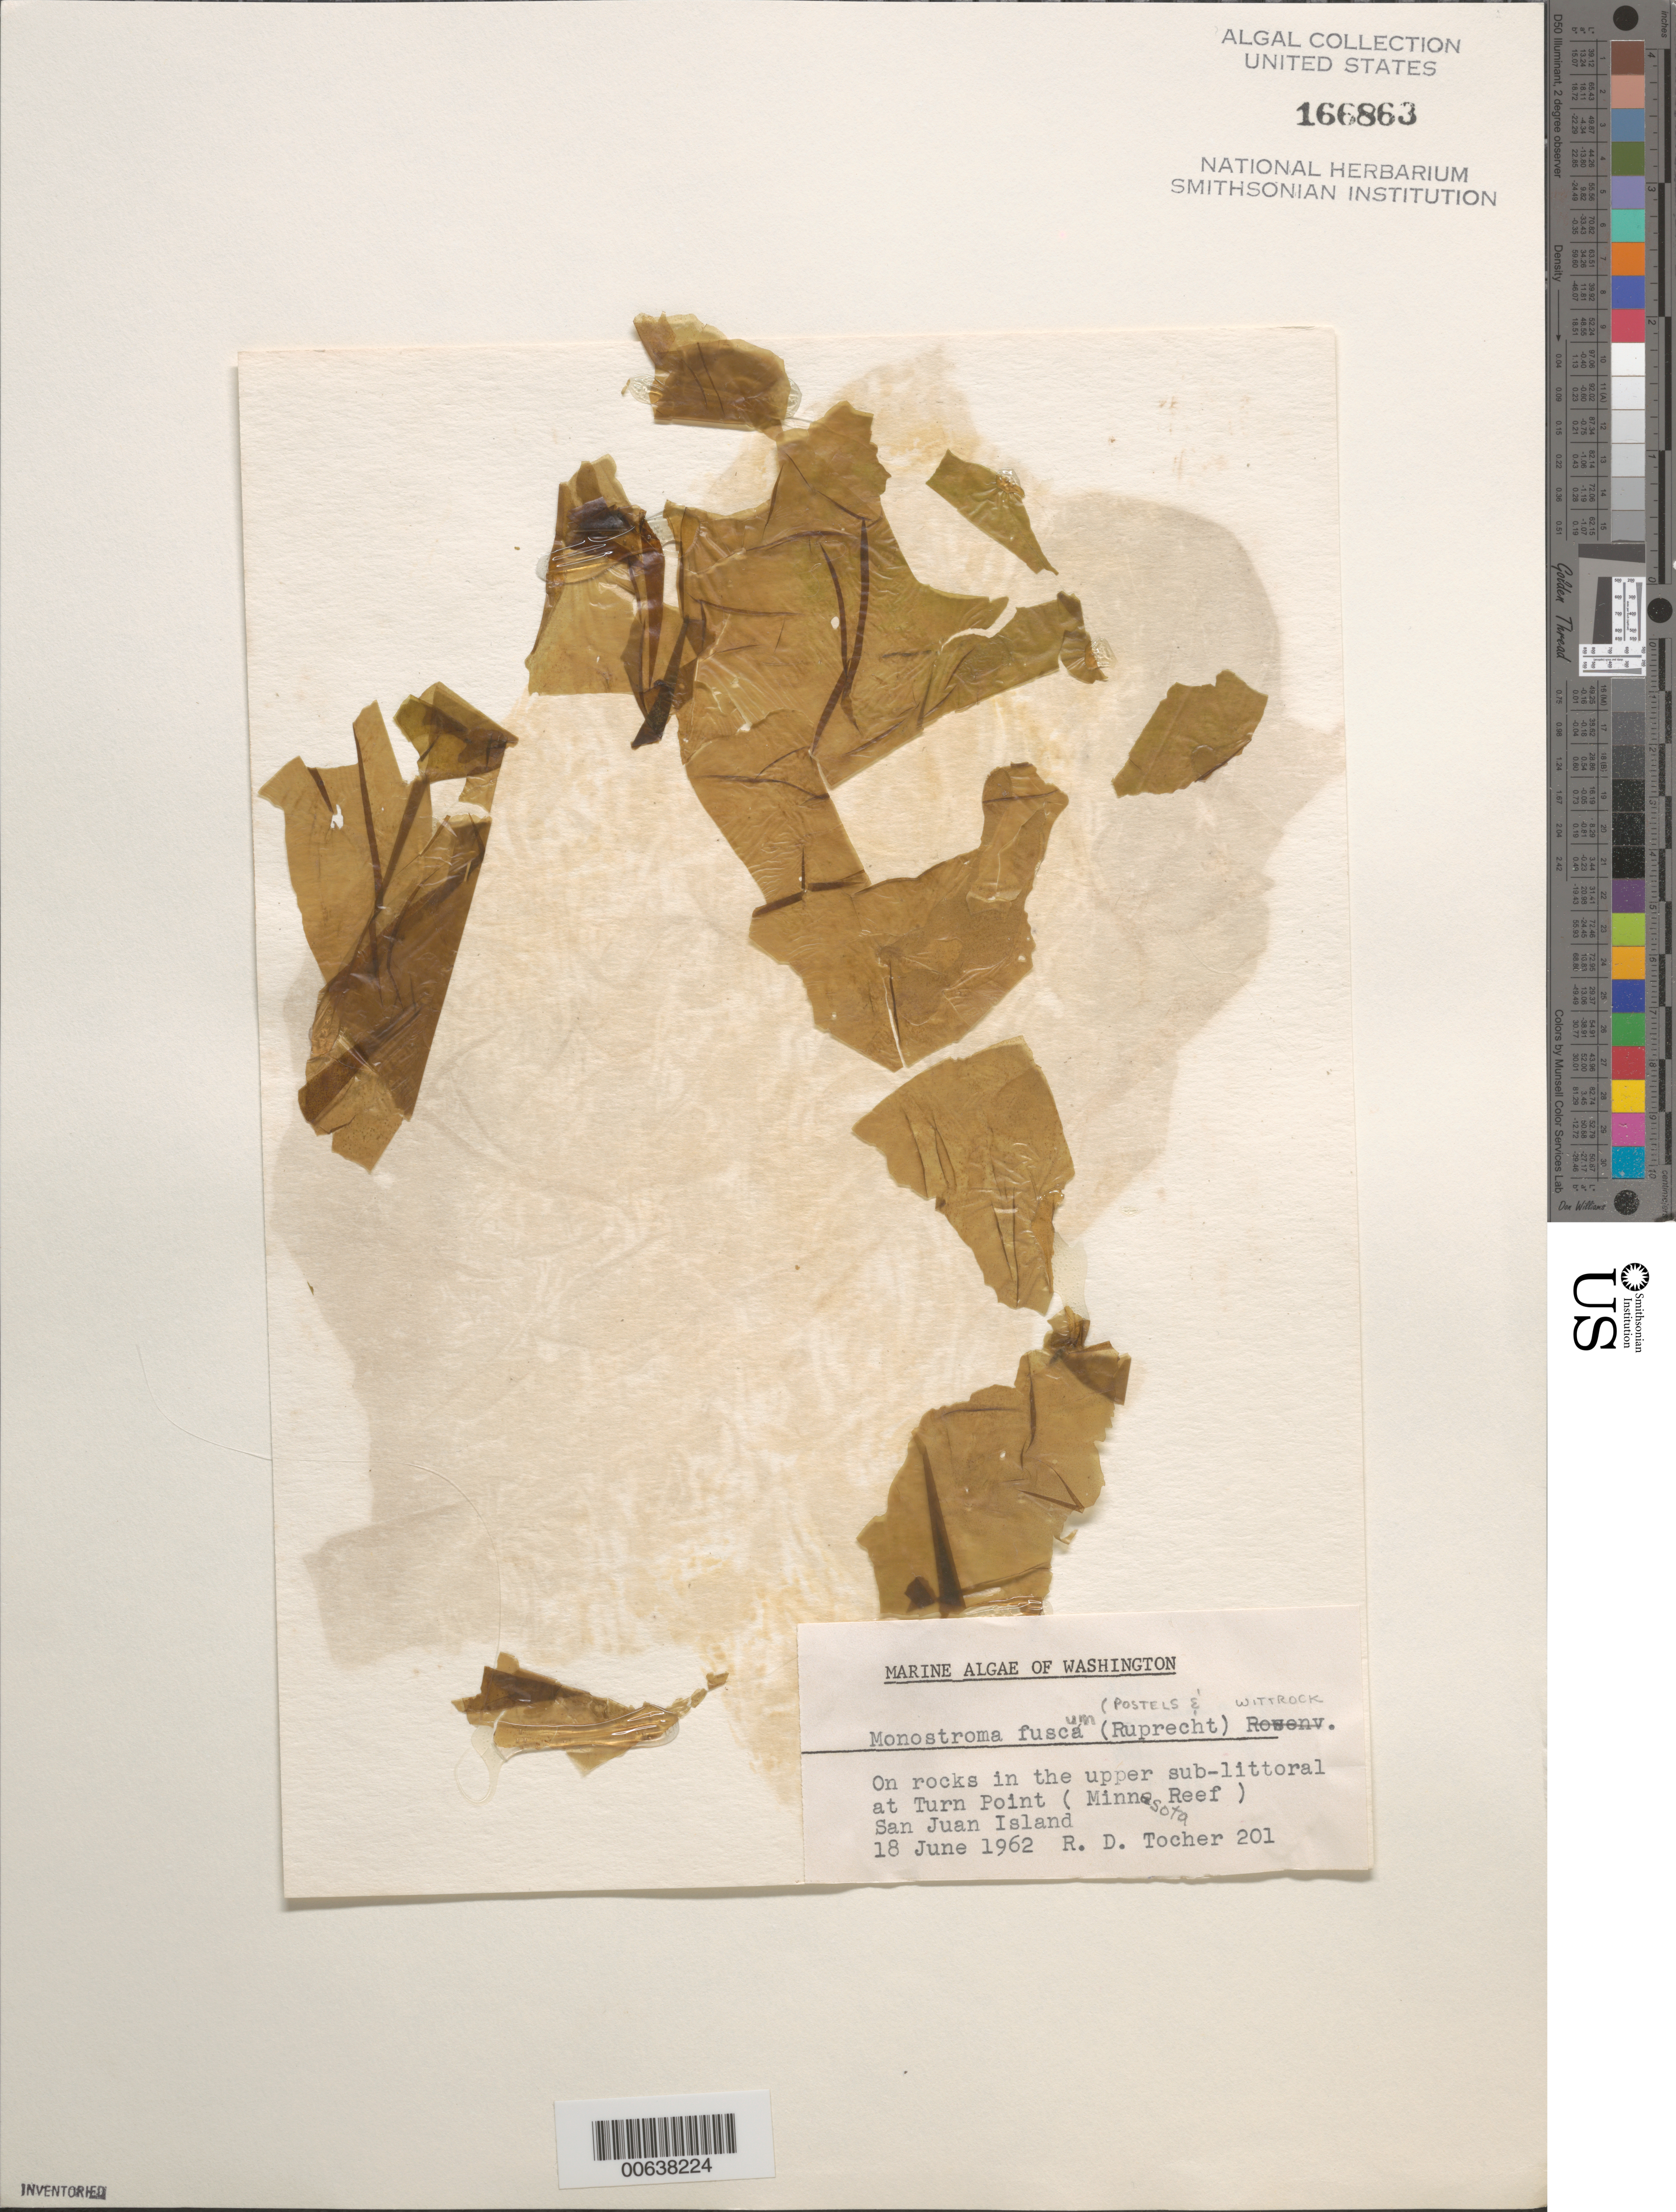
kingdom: Plantae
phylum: Chlorophyta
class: Ulvophyceae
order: Ulvales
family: Ulvaceae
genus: Ulvaria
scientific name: Ulvaria splendens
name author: (Rupr.) K.L.Vinogr.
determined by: Algae name updating Project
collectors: R. Tocher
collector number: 201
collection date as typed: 18 Jun 1962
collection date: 1962-06-18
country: United States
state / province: Washington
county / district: San Juan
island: San Juan Island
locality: Turn Point, Minnesota Reef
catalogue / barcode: US 166863